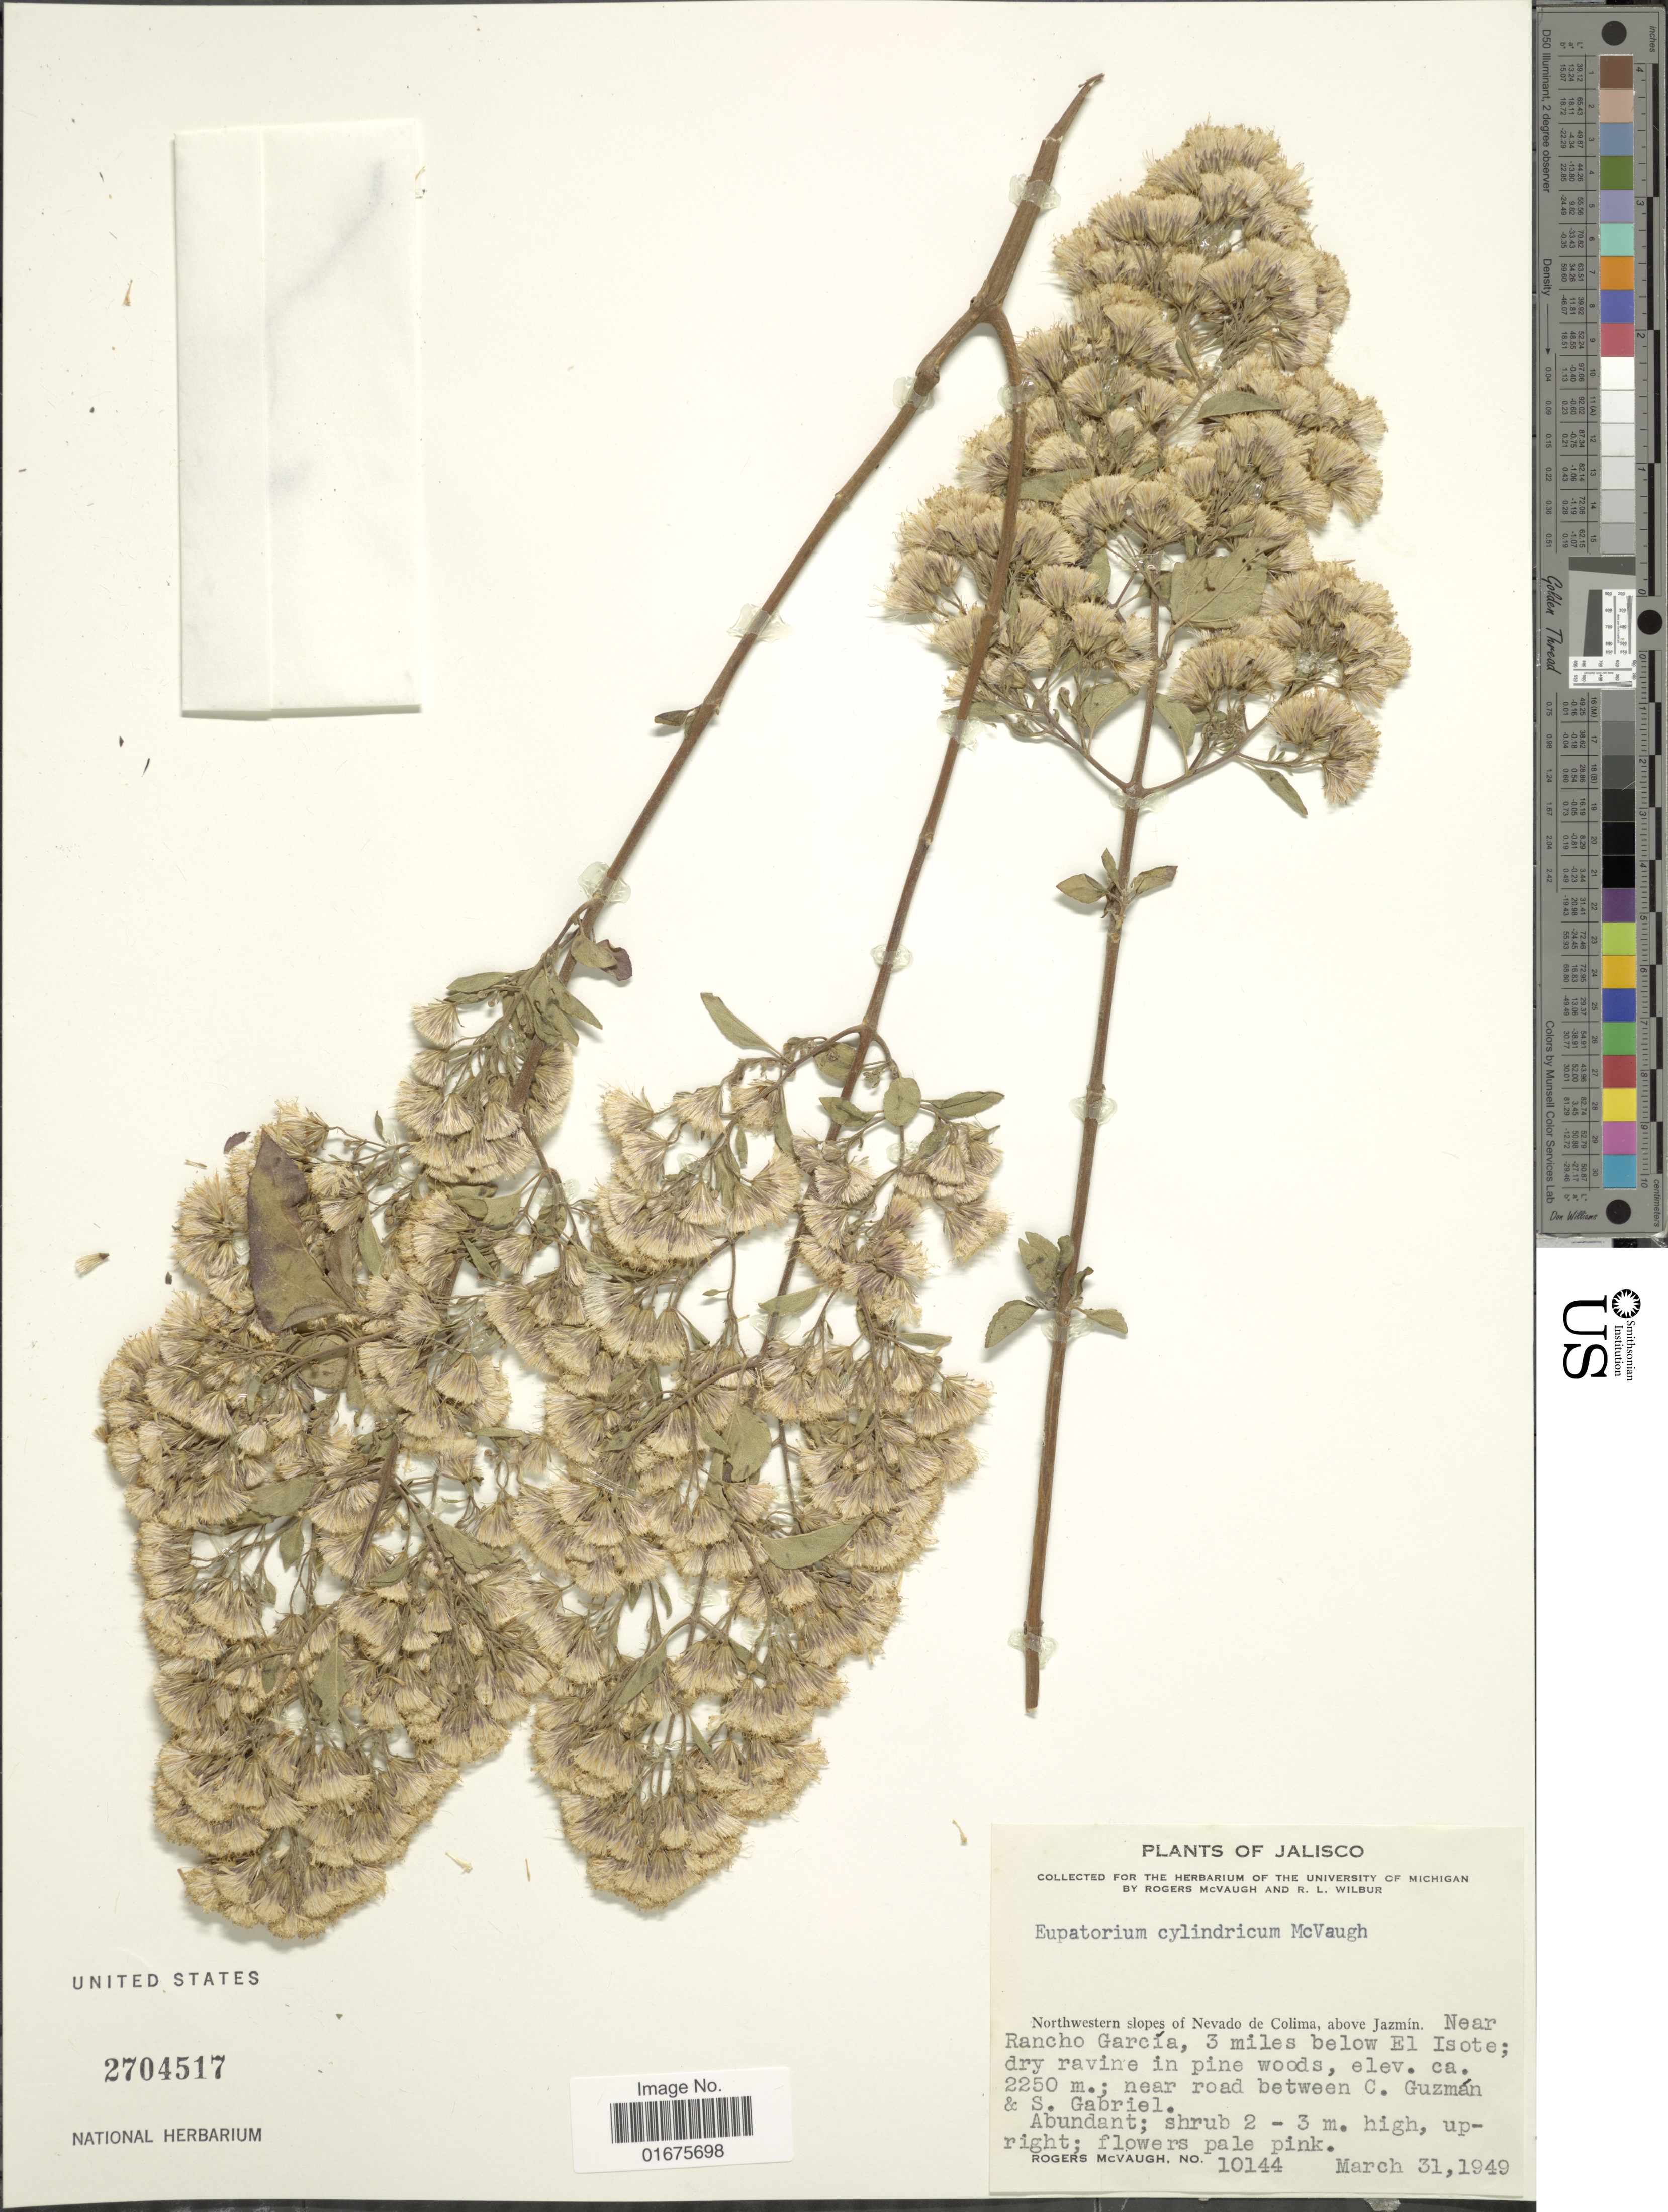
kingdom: Plantae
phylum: Tracheophyta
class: Magnoliopsida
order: Asterales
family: Asteraceae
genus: Ageratina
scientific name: Ageratina cylindrica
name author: (Mc Vaugh) R.M. King & H. Rob.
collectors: R. McVaugh & R. L. Wilbur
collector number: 10144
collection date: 1949-03-31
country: Mexico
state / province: Jalisco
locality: Northwestern slopes of Nevado de Colima, above Jazmin. Near Rancho Garcia, 3 miles below El Isote;dry ravine in pine woods; near road between C. Guzman & S. Gabriel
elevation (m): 2250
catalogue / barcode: US 2704517